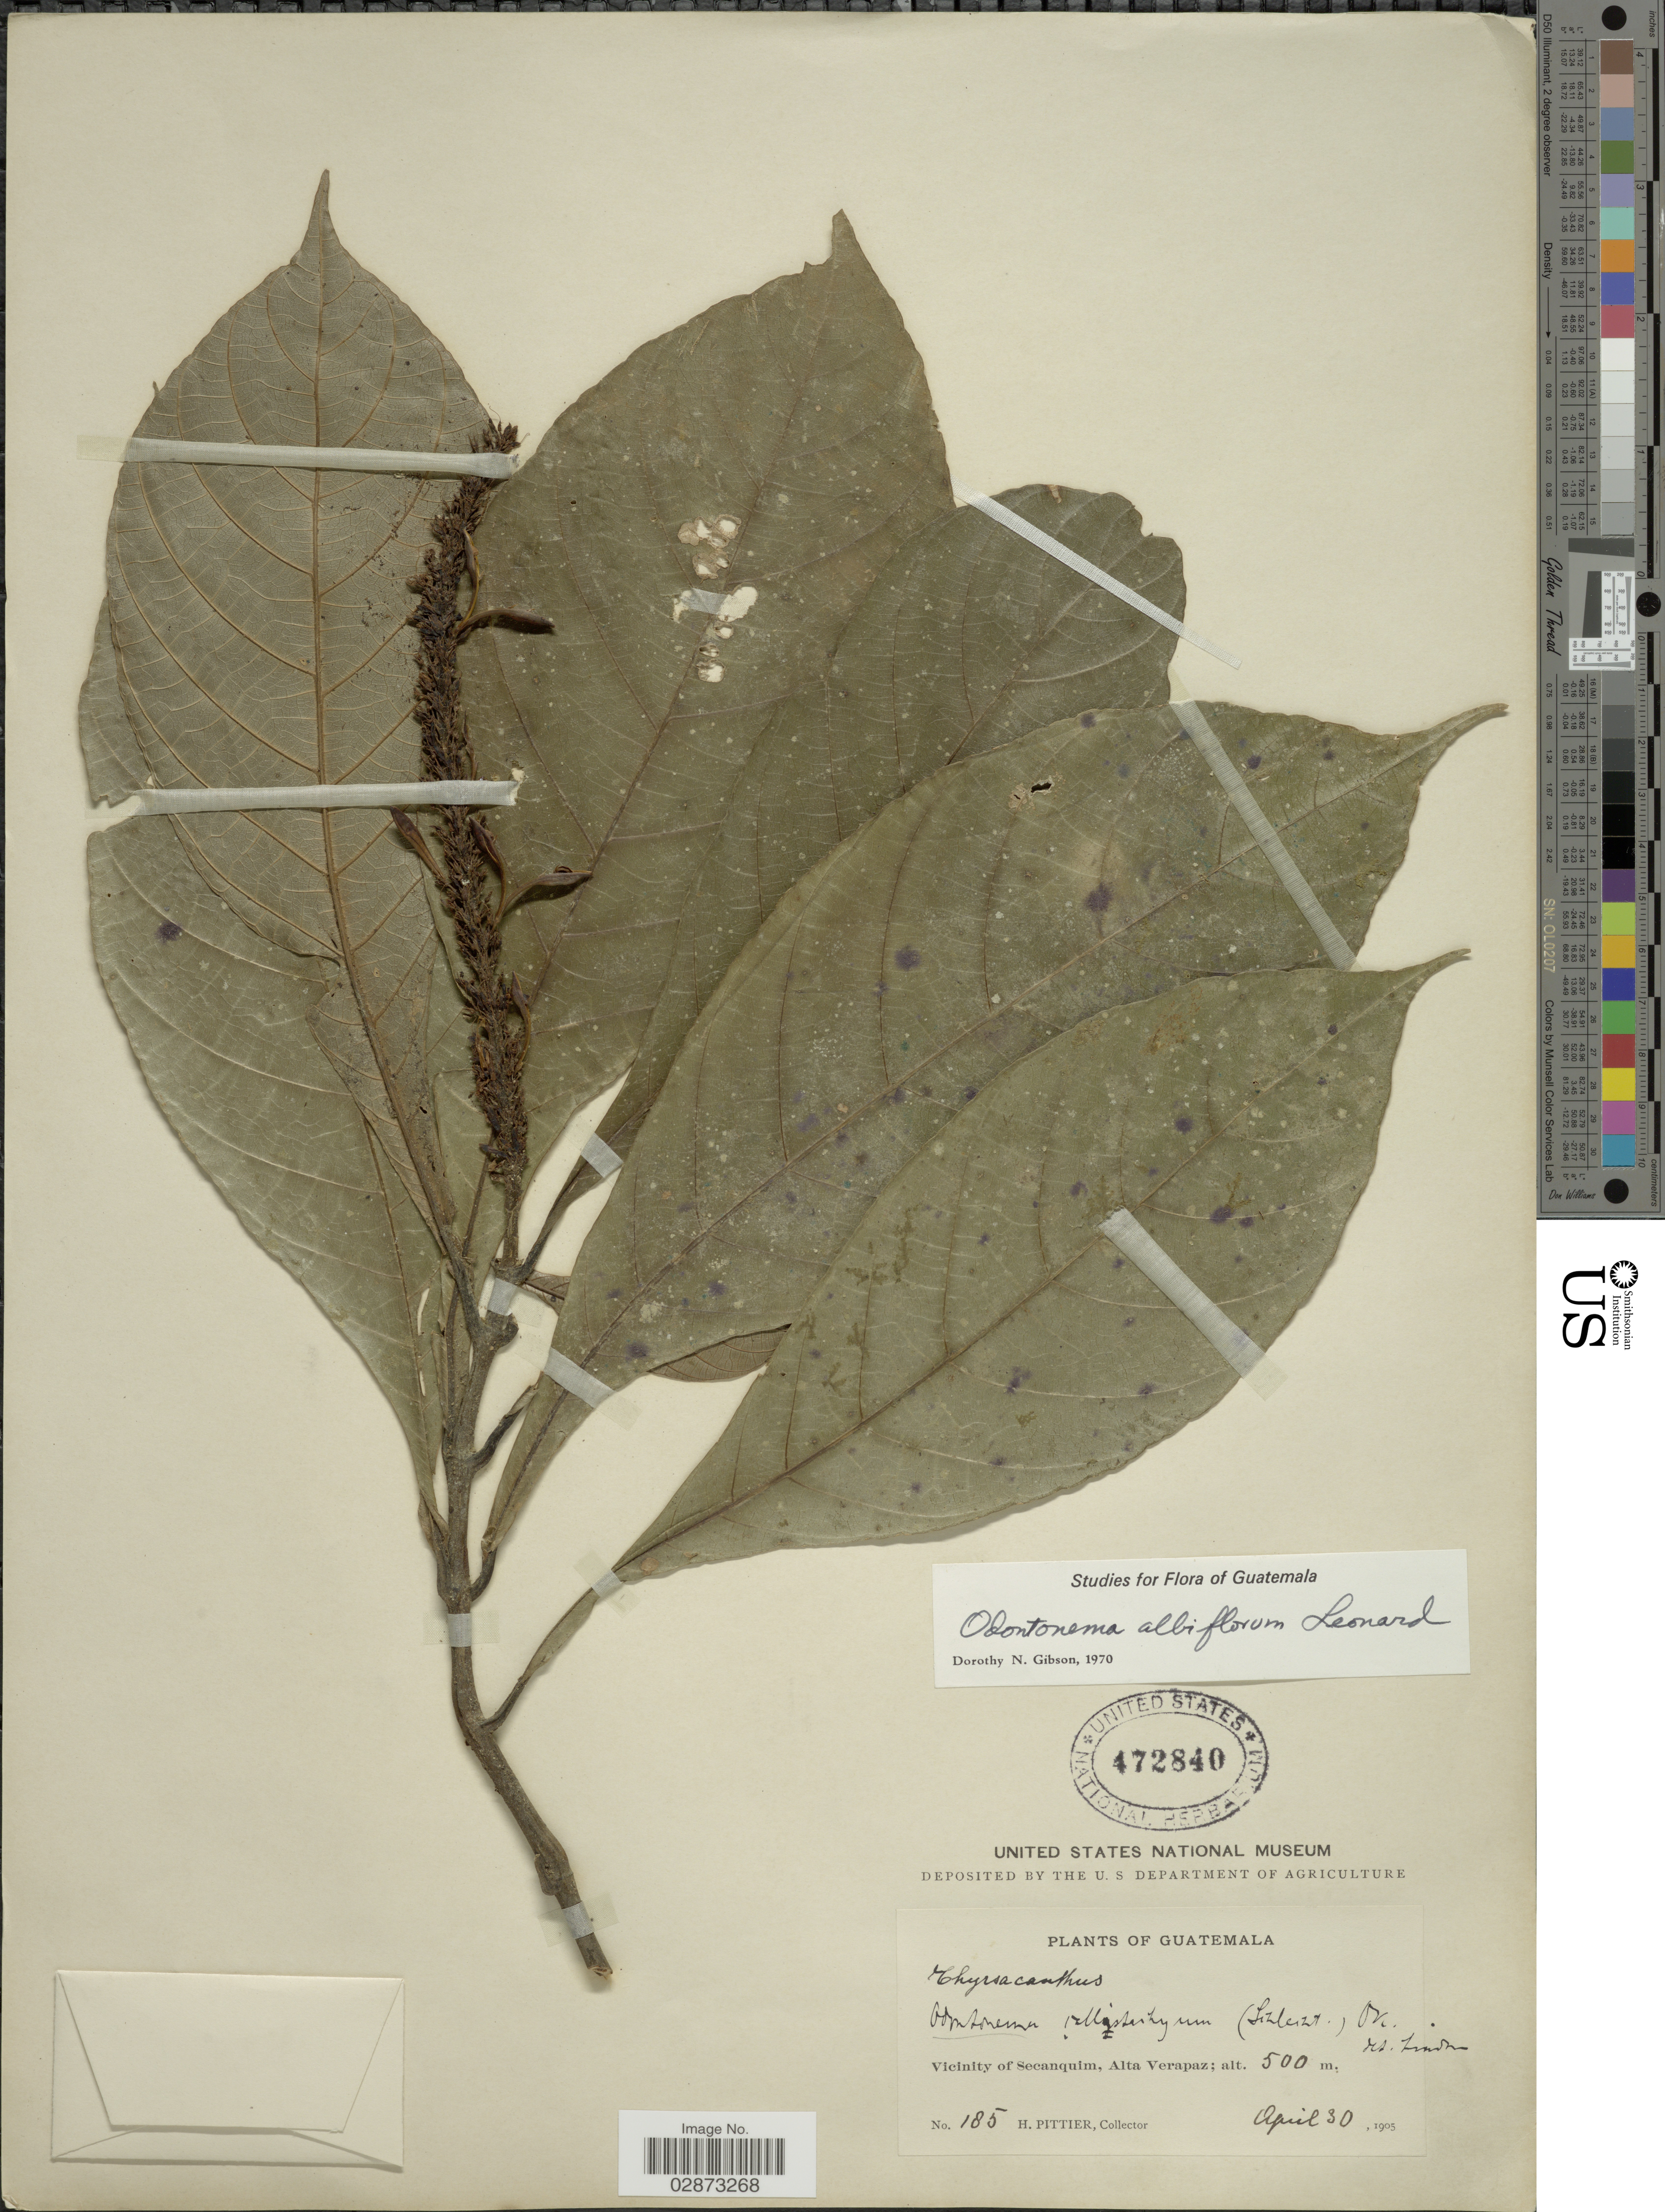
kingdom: Plantae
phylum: Tracheophyta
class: Magnoliopsida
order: Lamiales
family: Acanthaceae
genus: Odontonema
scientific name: Odontonema albiflorum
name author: Leonard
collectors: H. F. Pittier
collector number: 185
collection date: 1905-04-30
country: Guatemala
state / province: Alta Verapaz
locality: Vicinity of Secanquim.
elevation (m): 500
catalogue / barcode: US 472840